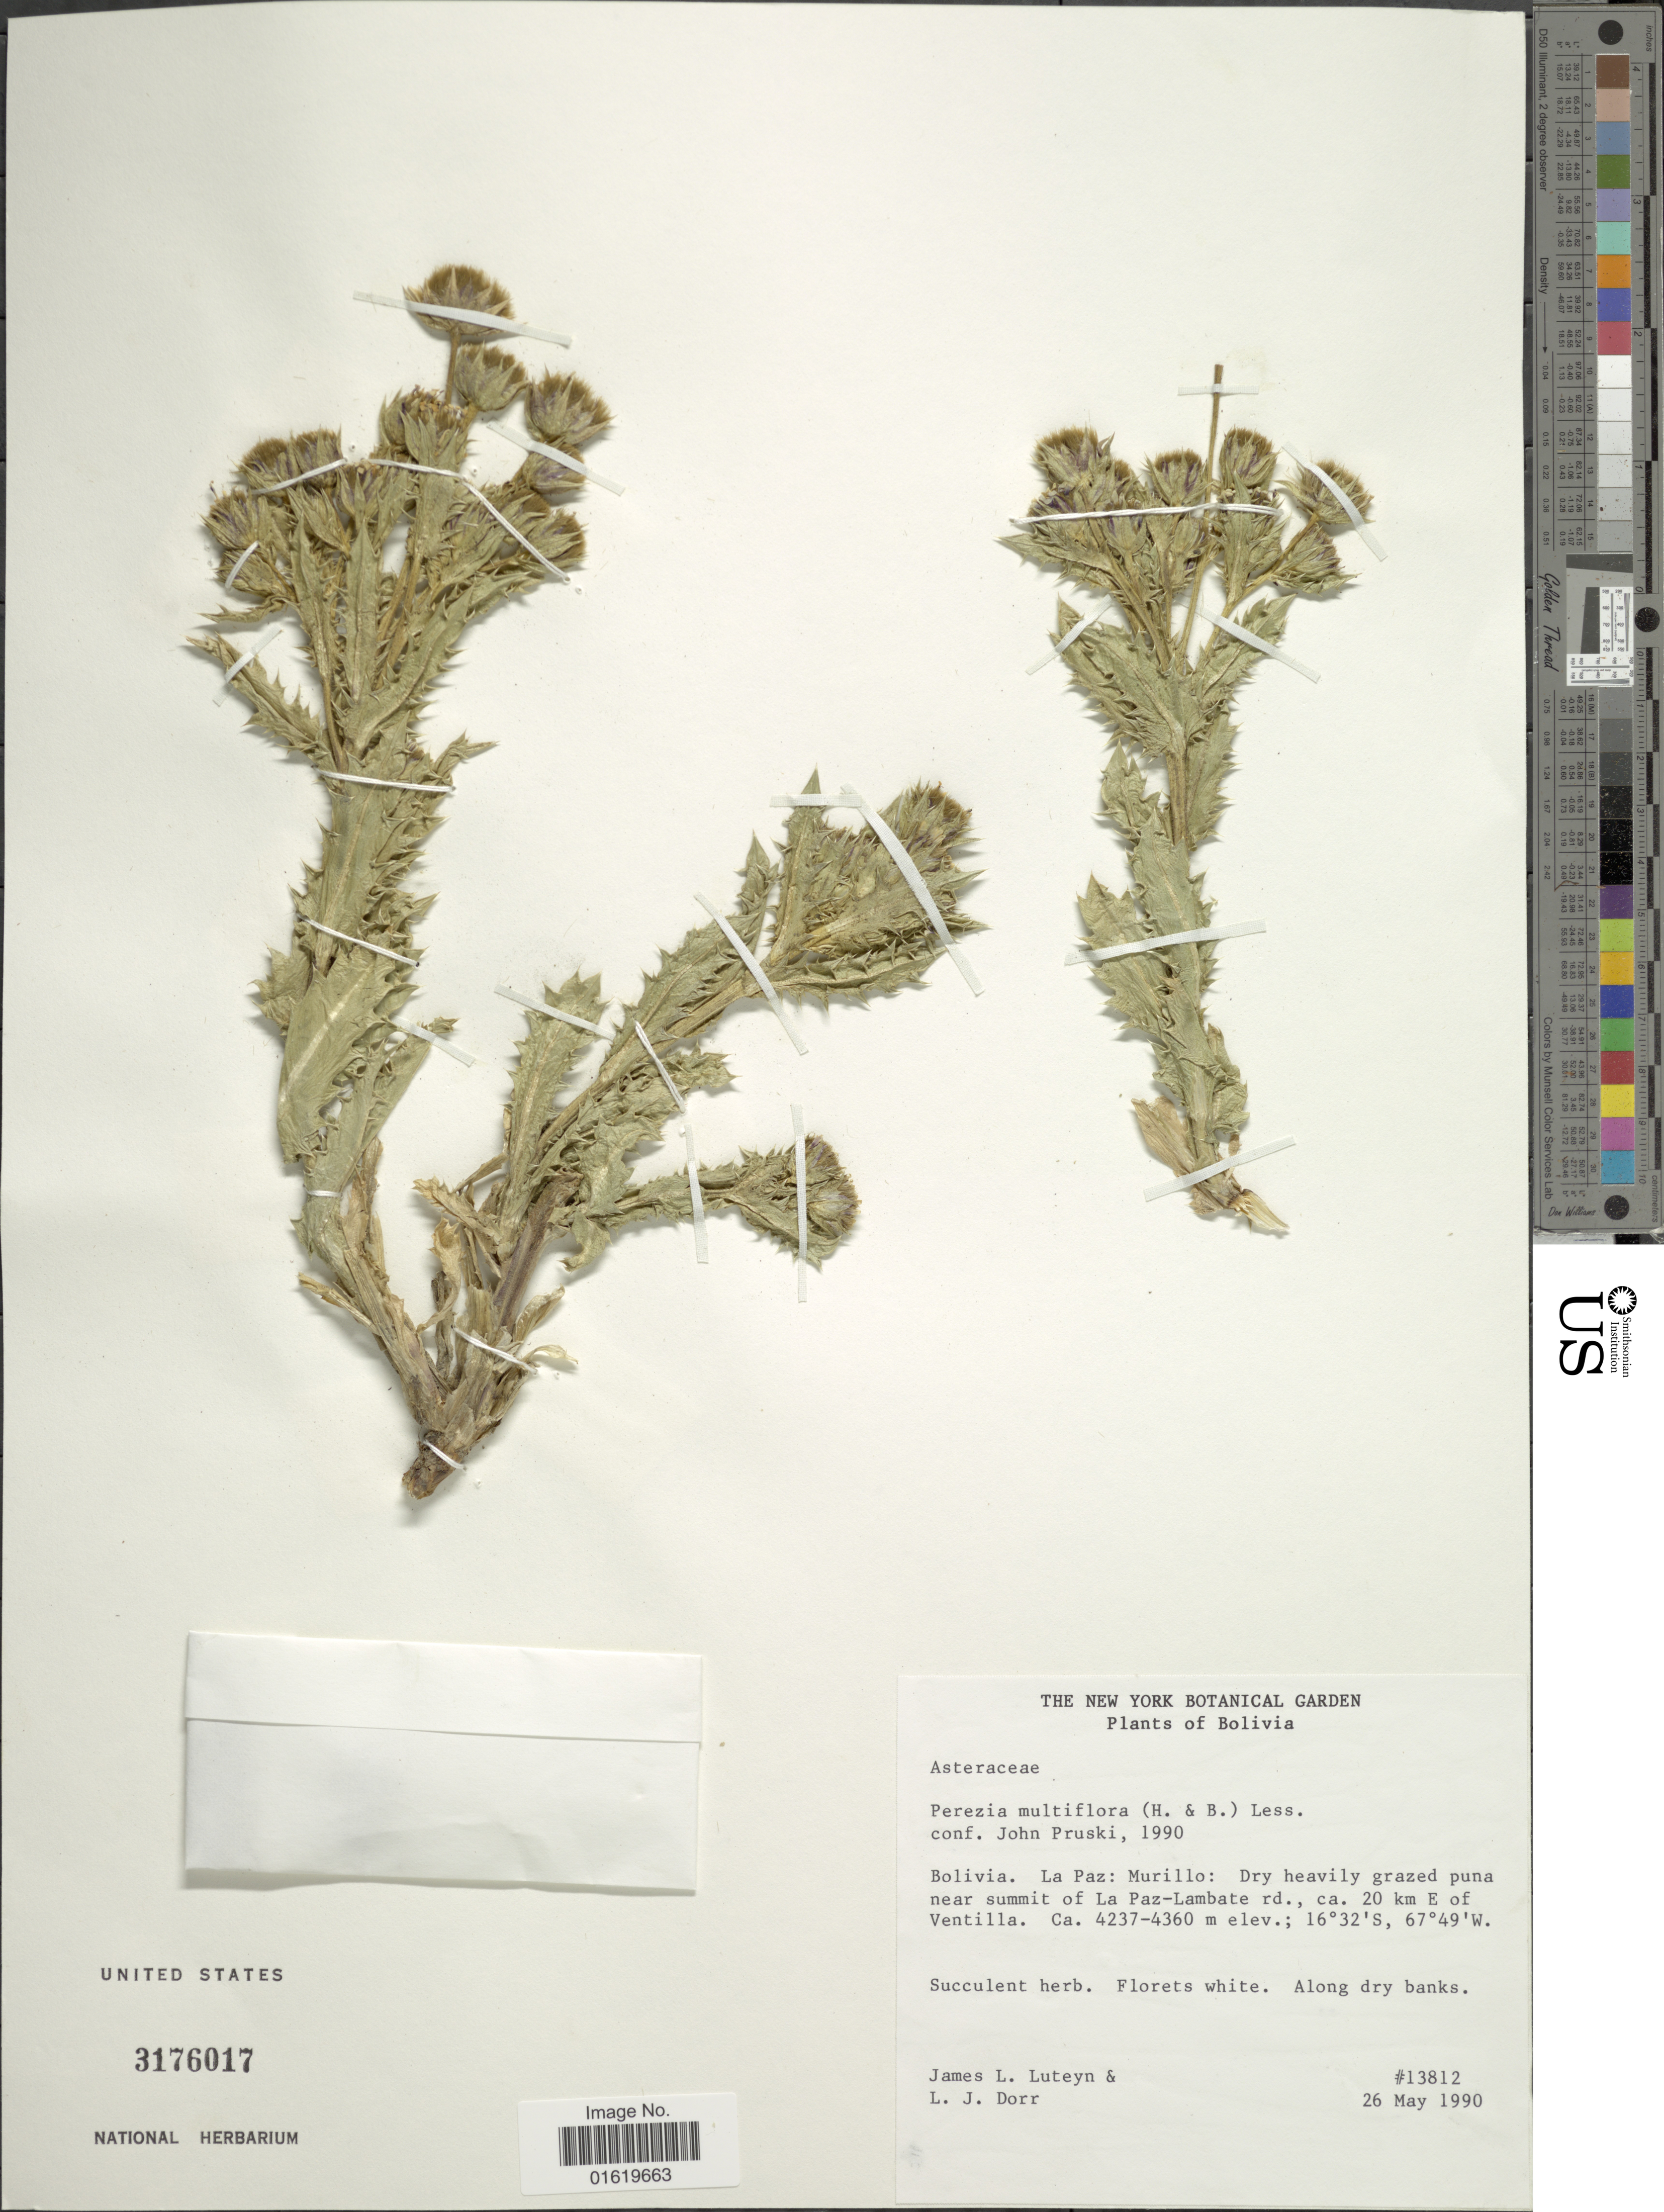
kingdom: Plantae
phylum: Tracheophyta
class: Magnoliopsida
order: Asterales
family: Asteraceae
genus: Perezia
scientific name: Perezia multiflora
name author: Less.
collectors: J. L. Luteyn & L. J. Dorr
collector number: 13812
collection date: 1990-05-26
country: Bolivia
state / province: La Paz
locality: Bolivia. La Paz: Murillo: Dry heavily grazed puna near summit of La Paz-Lambate rd., ca. 20 km E of Ventilla.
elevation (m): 4237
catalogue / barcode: US 3176017